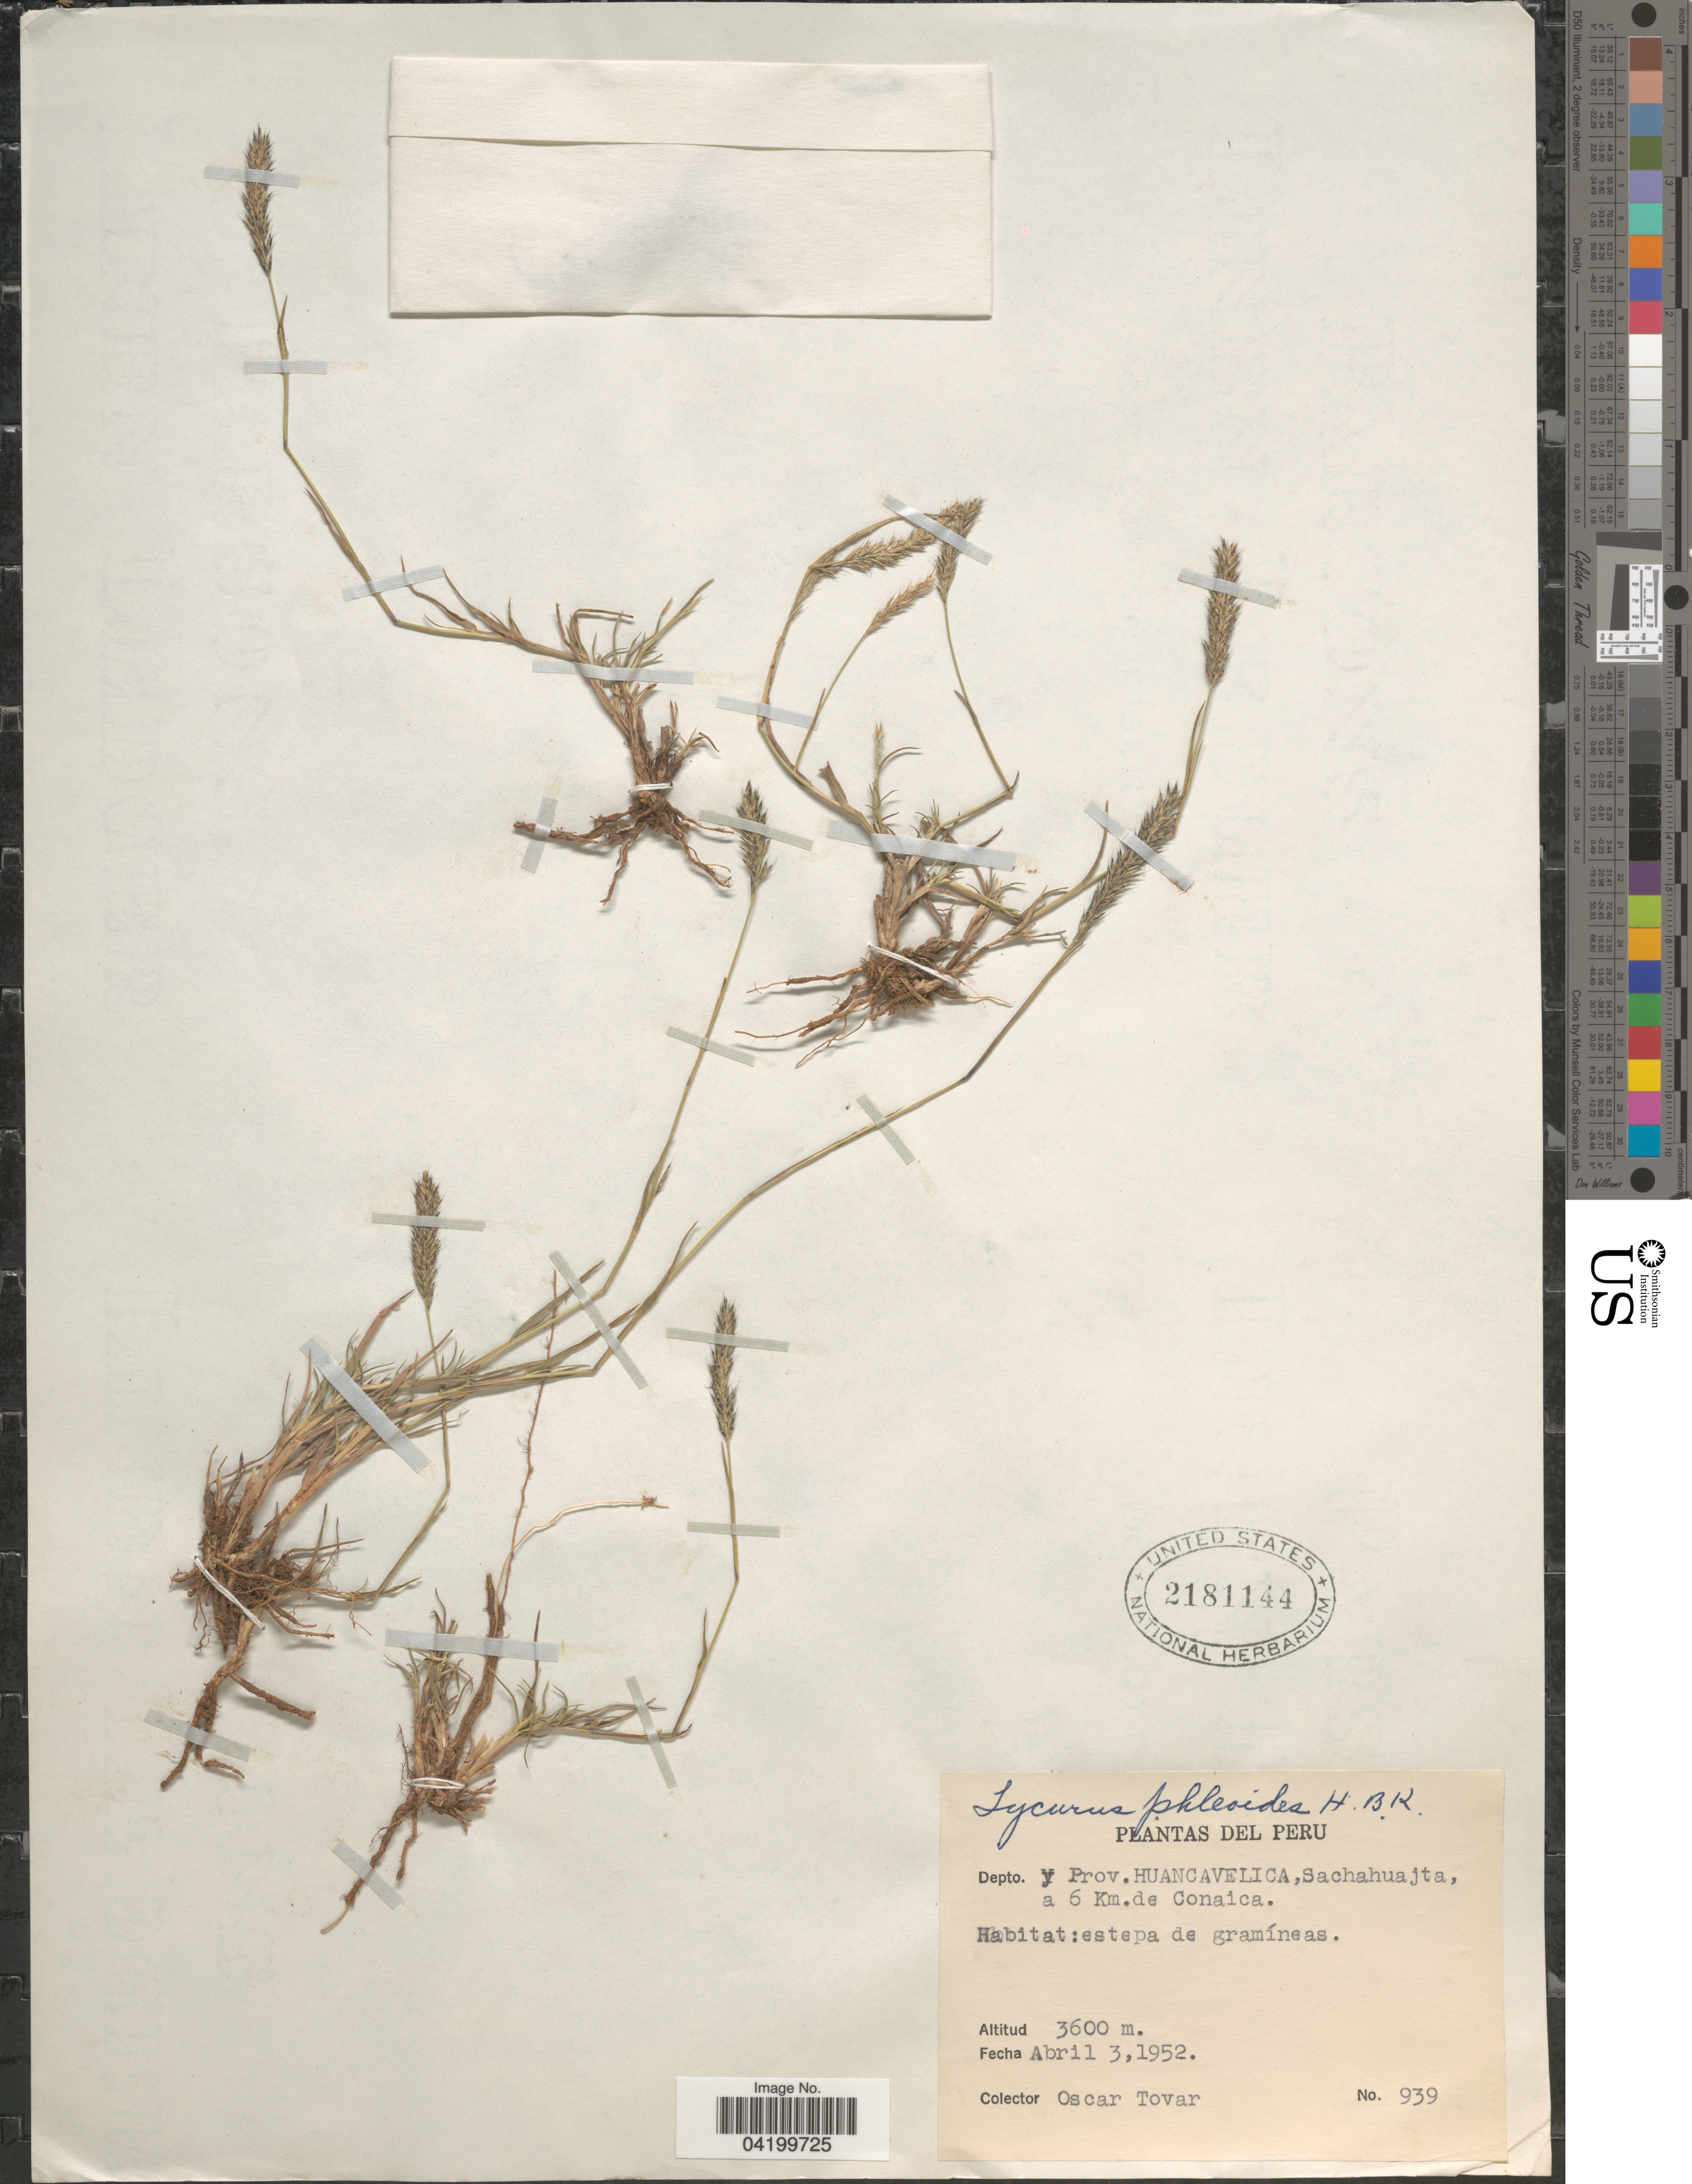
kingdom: Plantae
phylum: Tracheophyta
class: Liliopsida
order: Poales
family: Poaceae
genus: Muhlenbergia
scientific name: Muhlenbergia phalaroides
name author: (Kunth) P.M. Peterson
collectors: Ó. Tovar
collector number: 939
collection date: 1952-04-03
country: Peru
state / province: Huancavelica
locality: Depto. y Prov. Huancavelica, Sachahuajta, a 6 Km. de Conaica.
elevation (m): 3600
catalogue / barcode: US 2181144